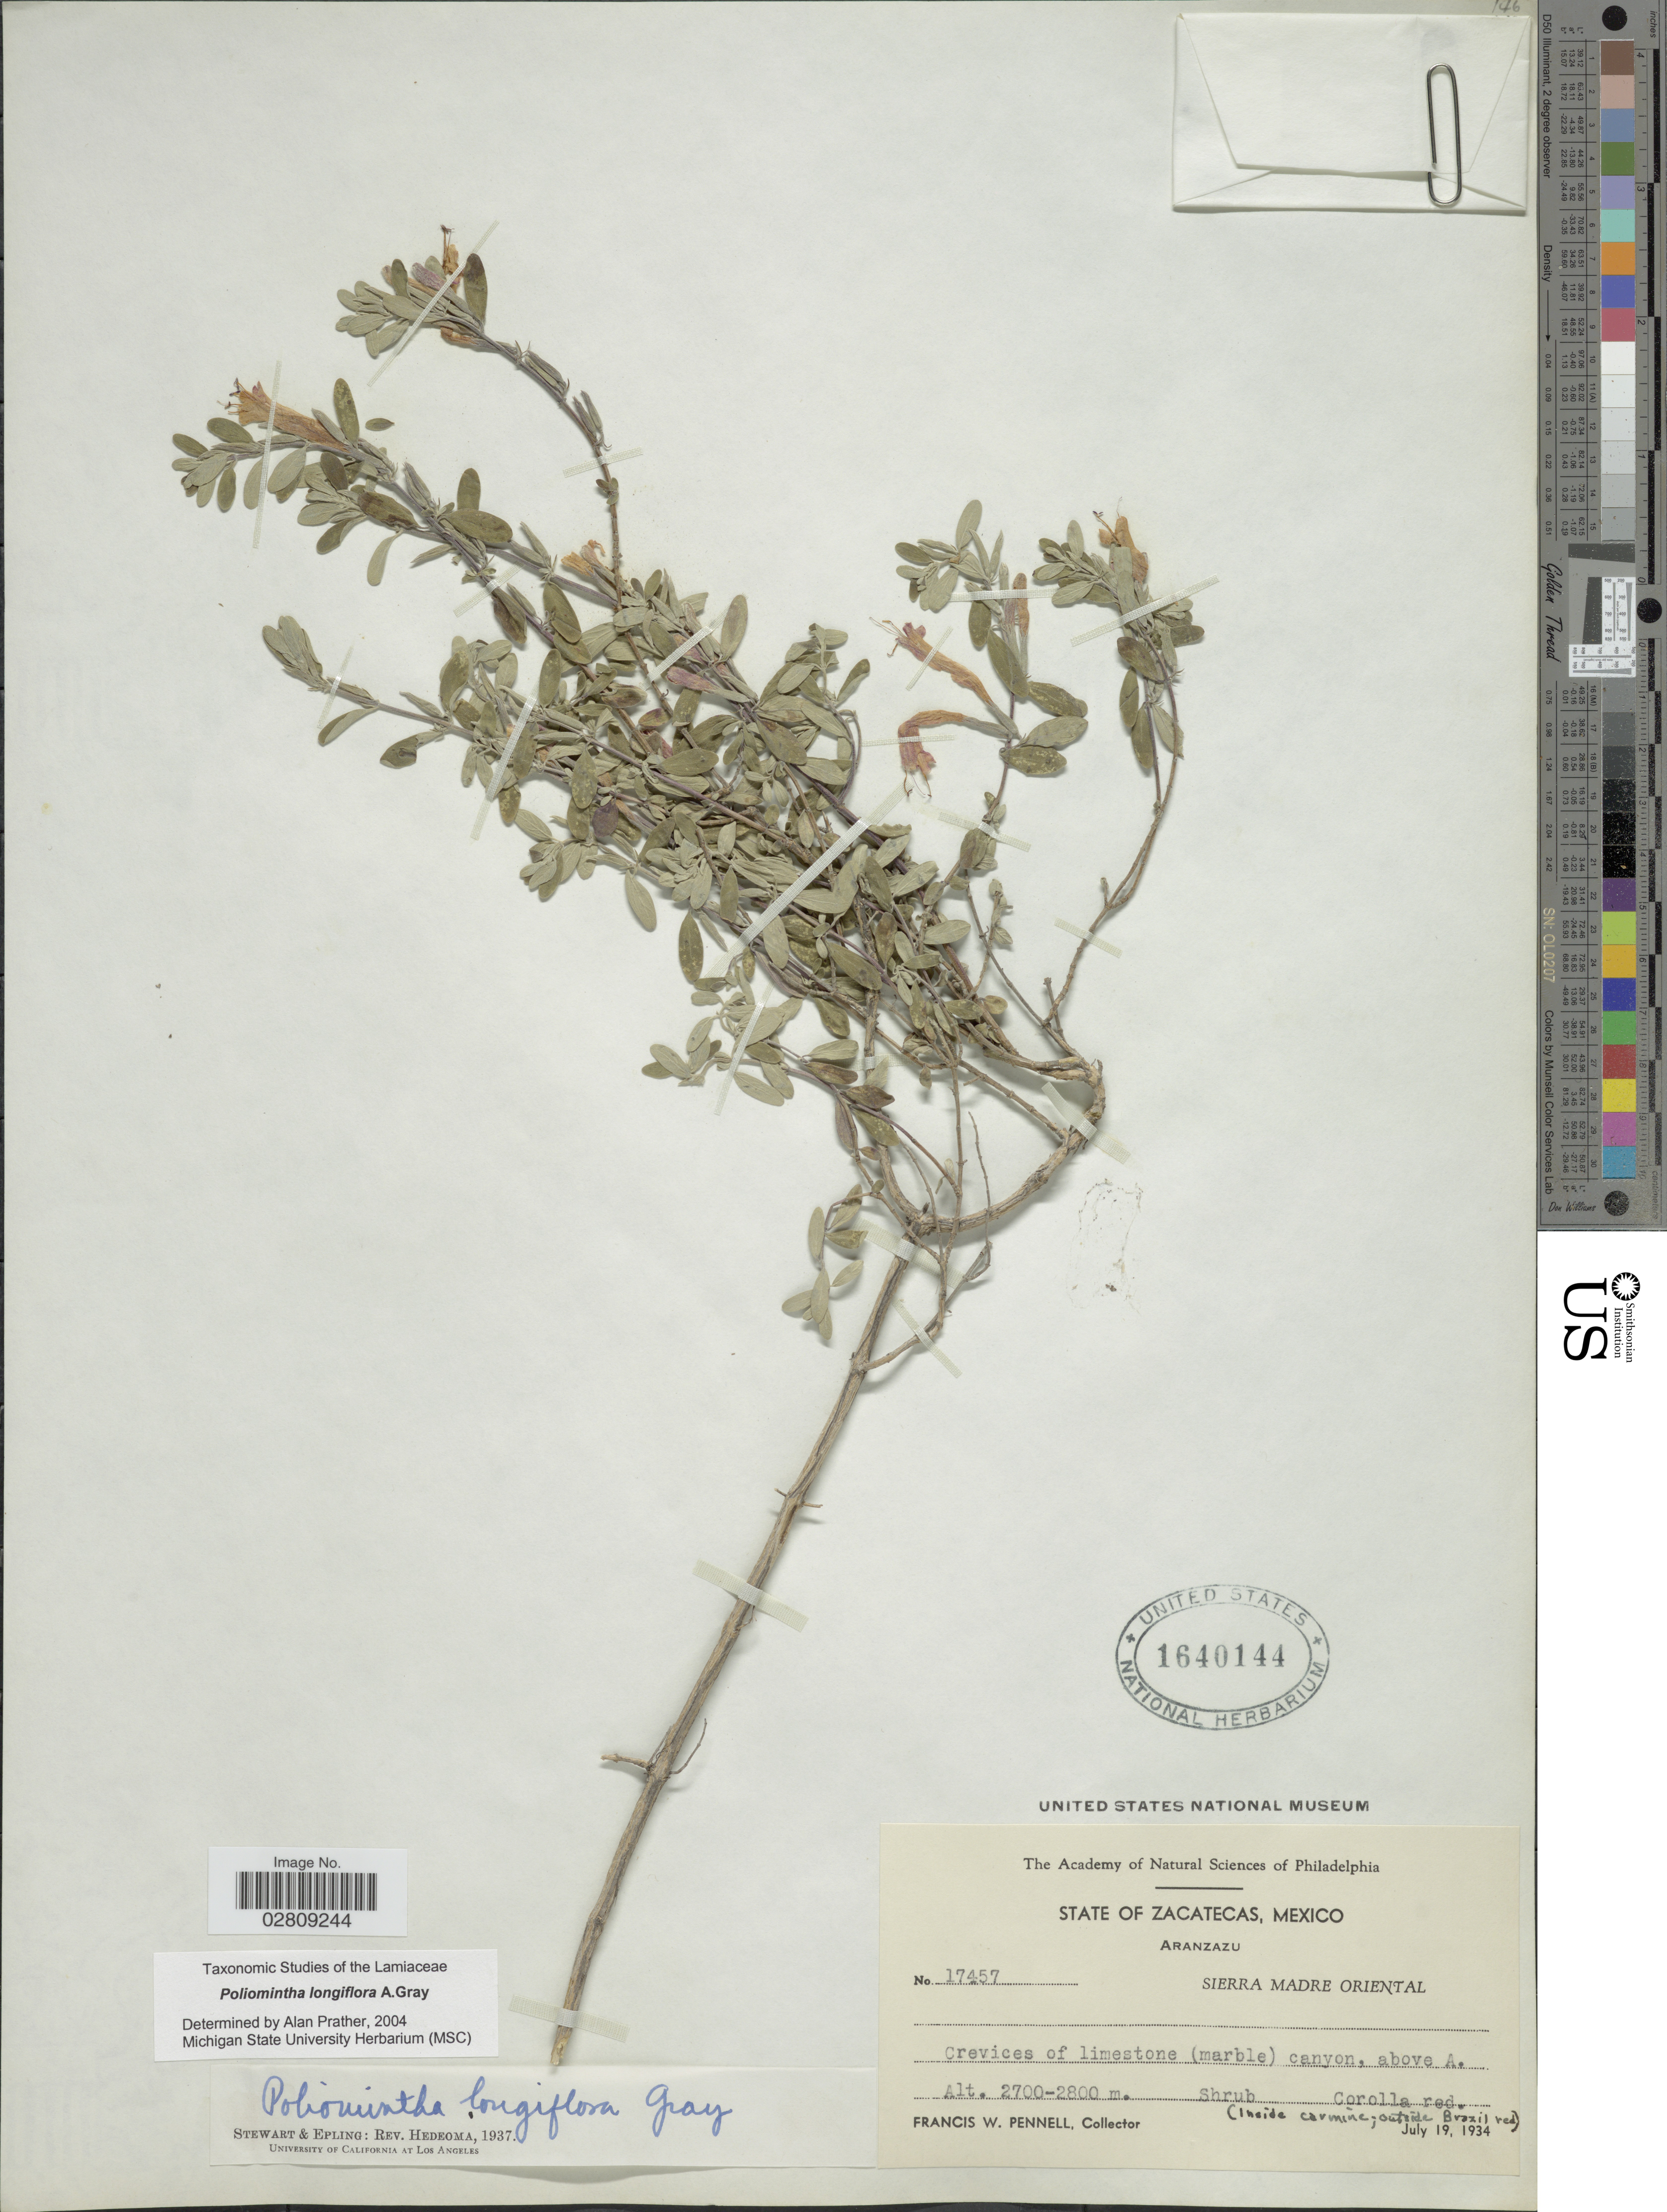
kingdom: Plantae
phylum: Tracheophyta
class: Magnoliopsida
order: Lamiales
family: Lamiaceae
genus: Poliomintha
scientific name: Poliomintha longiflora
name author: A. Gray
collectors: F. W. Pennell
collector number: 17457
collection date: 1934-07-19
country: Mexico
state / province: Zacatecas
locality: Aranzazu, Sierra Madre Oriental.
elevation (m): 2700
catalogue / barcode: US 1640144